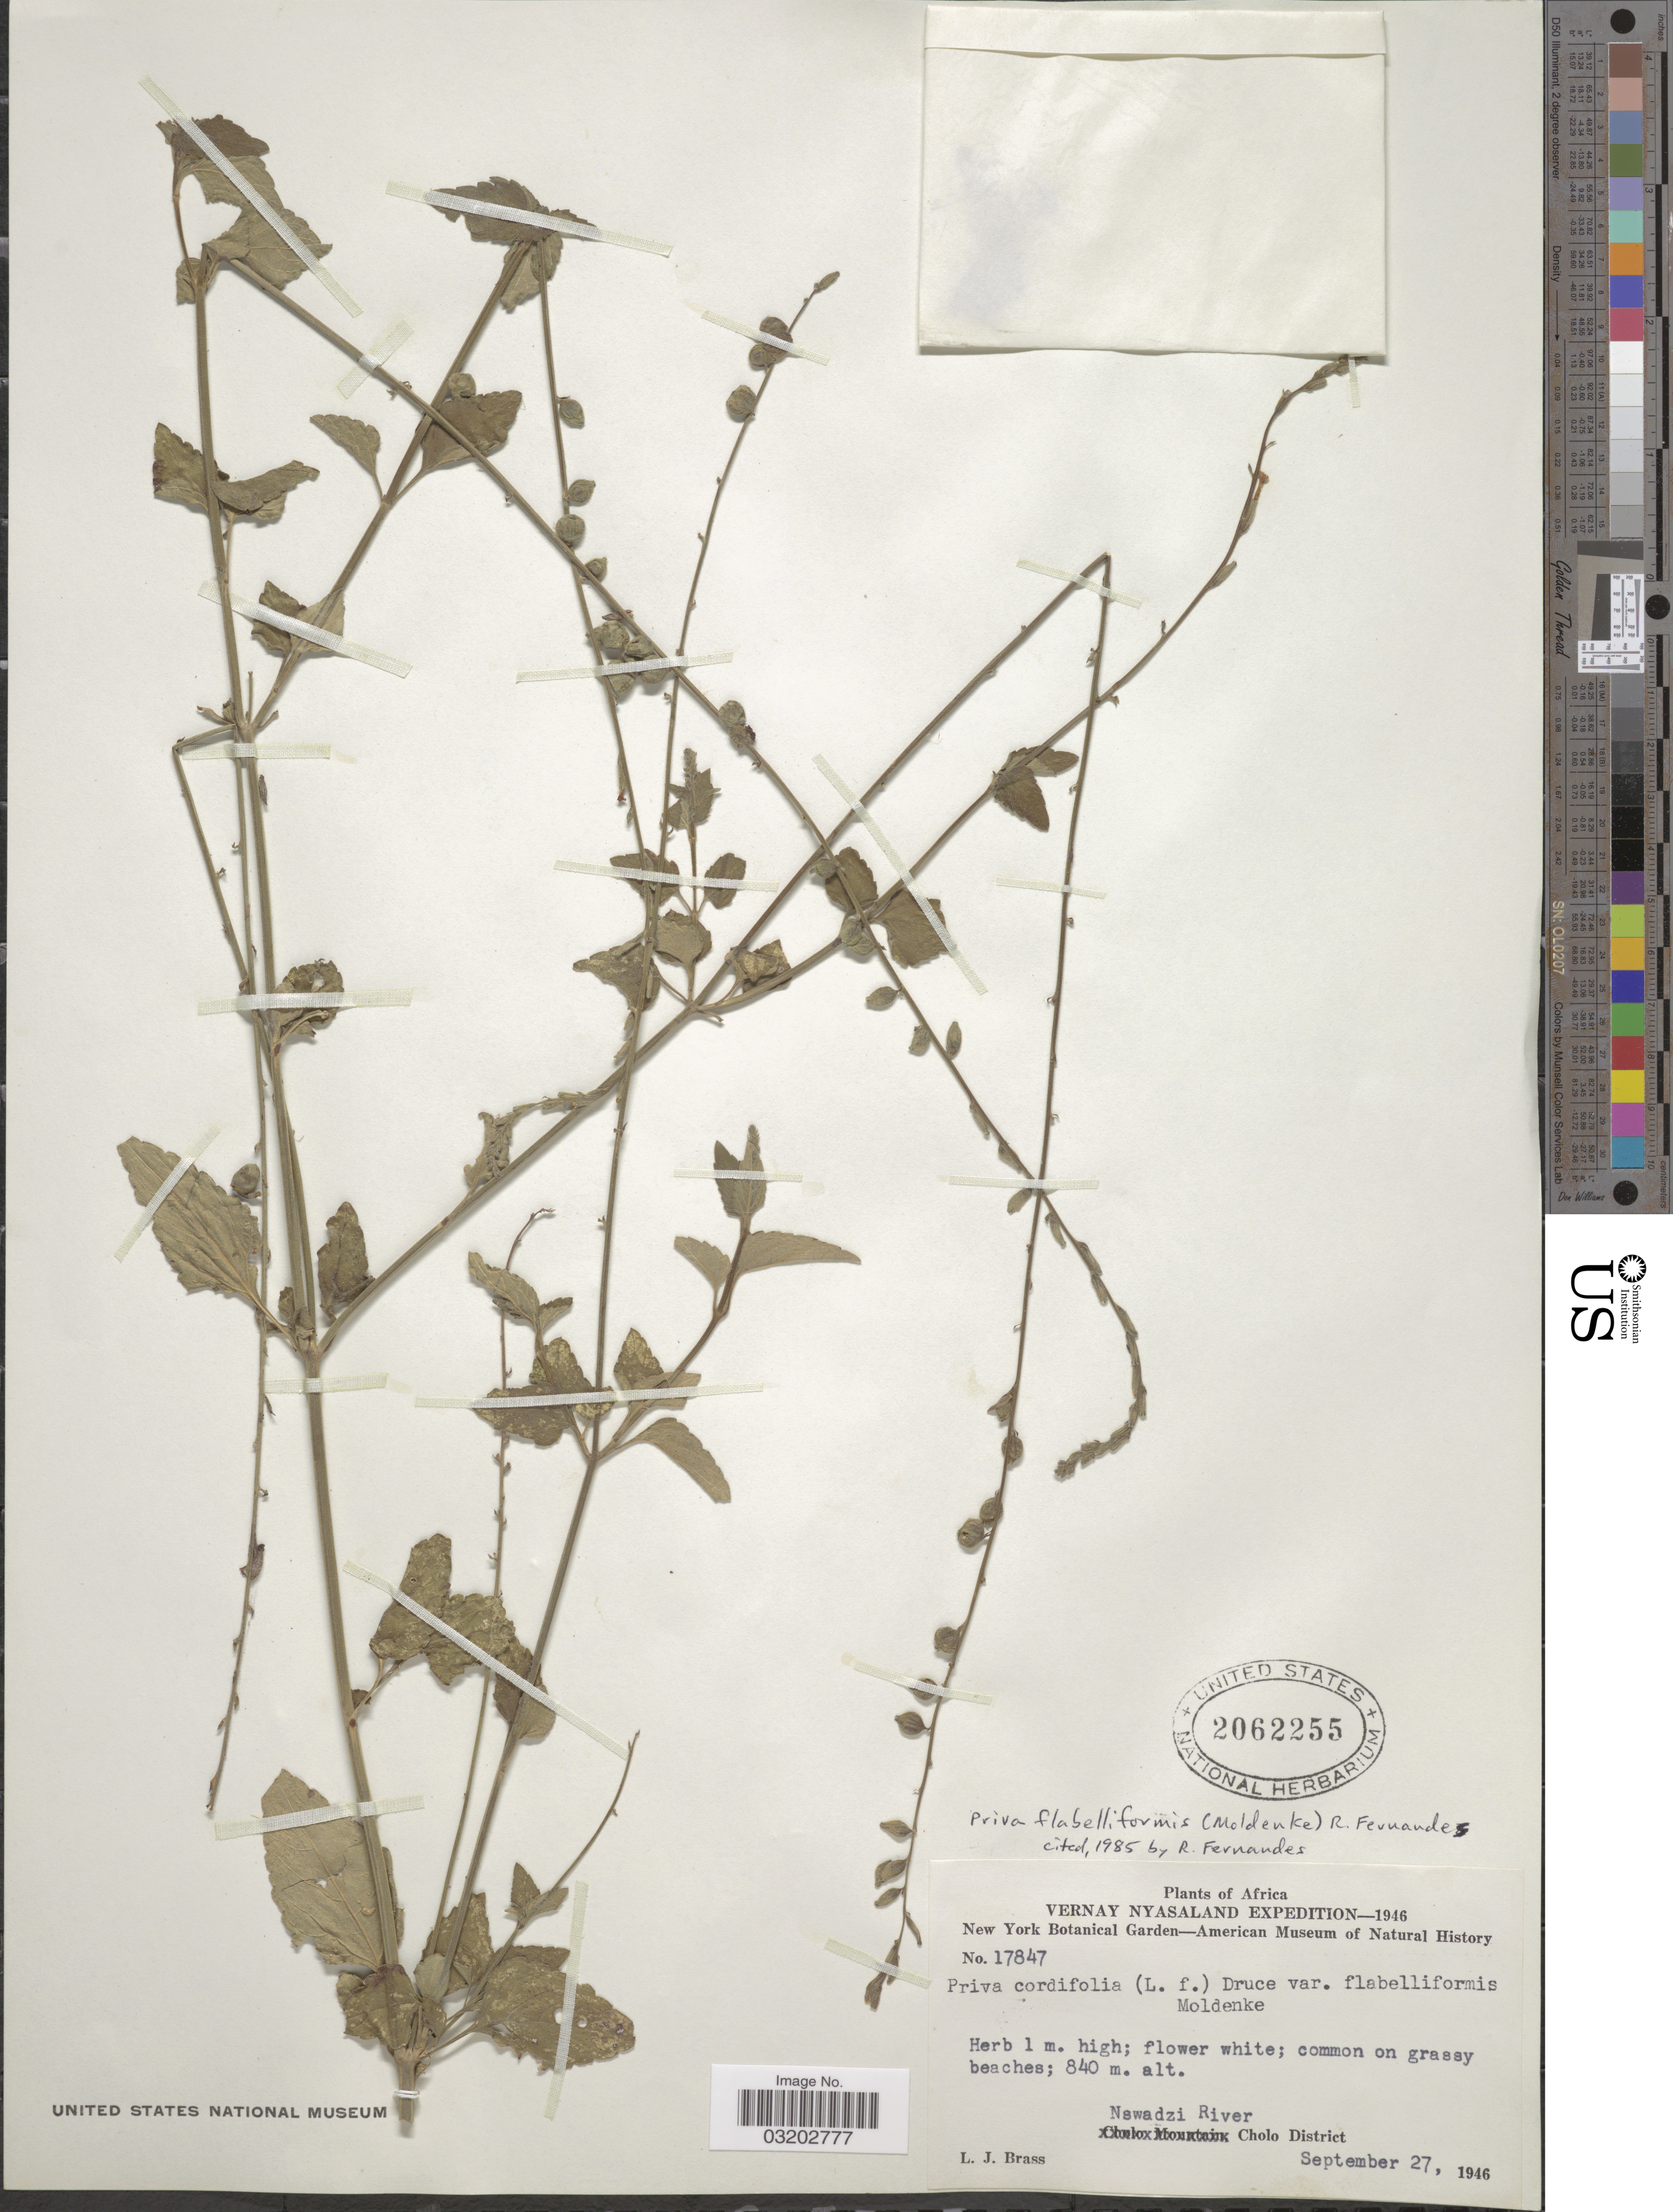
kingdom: Plantae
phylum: Tracheophyta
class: Magnoliopsida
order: Lamiales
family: Verbenaceae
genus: Priva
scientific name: Priva flabelliformis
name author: (Moldenke) R. Fern.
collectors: L. J. Brass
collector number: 17847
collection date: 1946-09-27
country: Malawi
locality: Vernay Nyasaland. Nswadzi River, Cholo District.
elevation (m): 840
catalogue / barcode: US 2062255